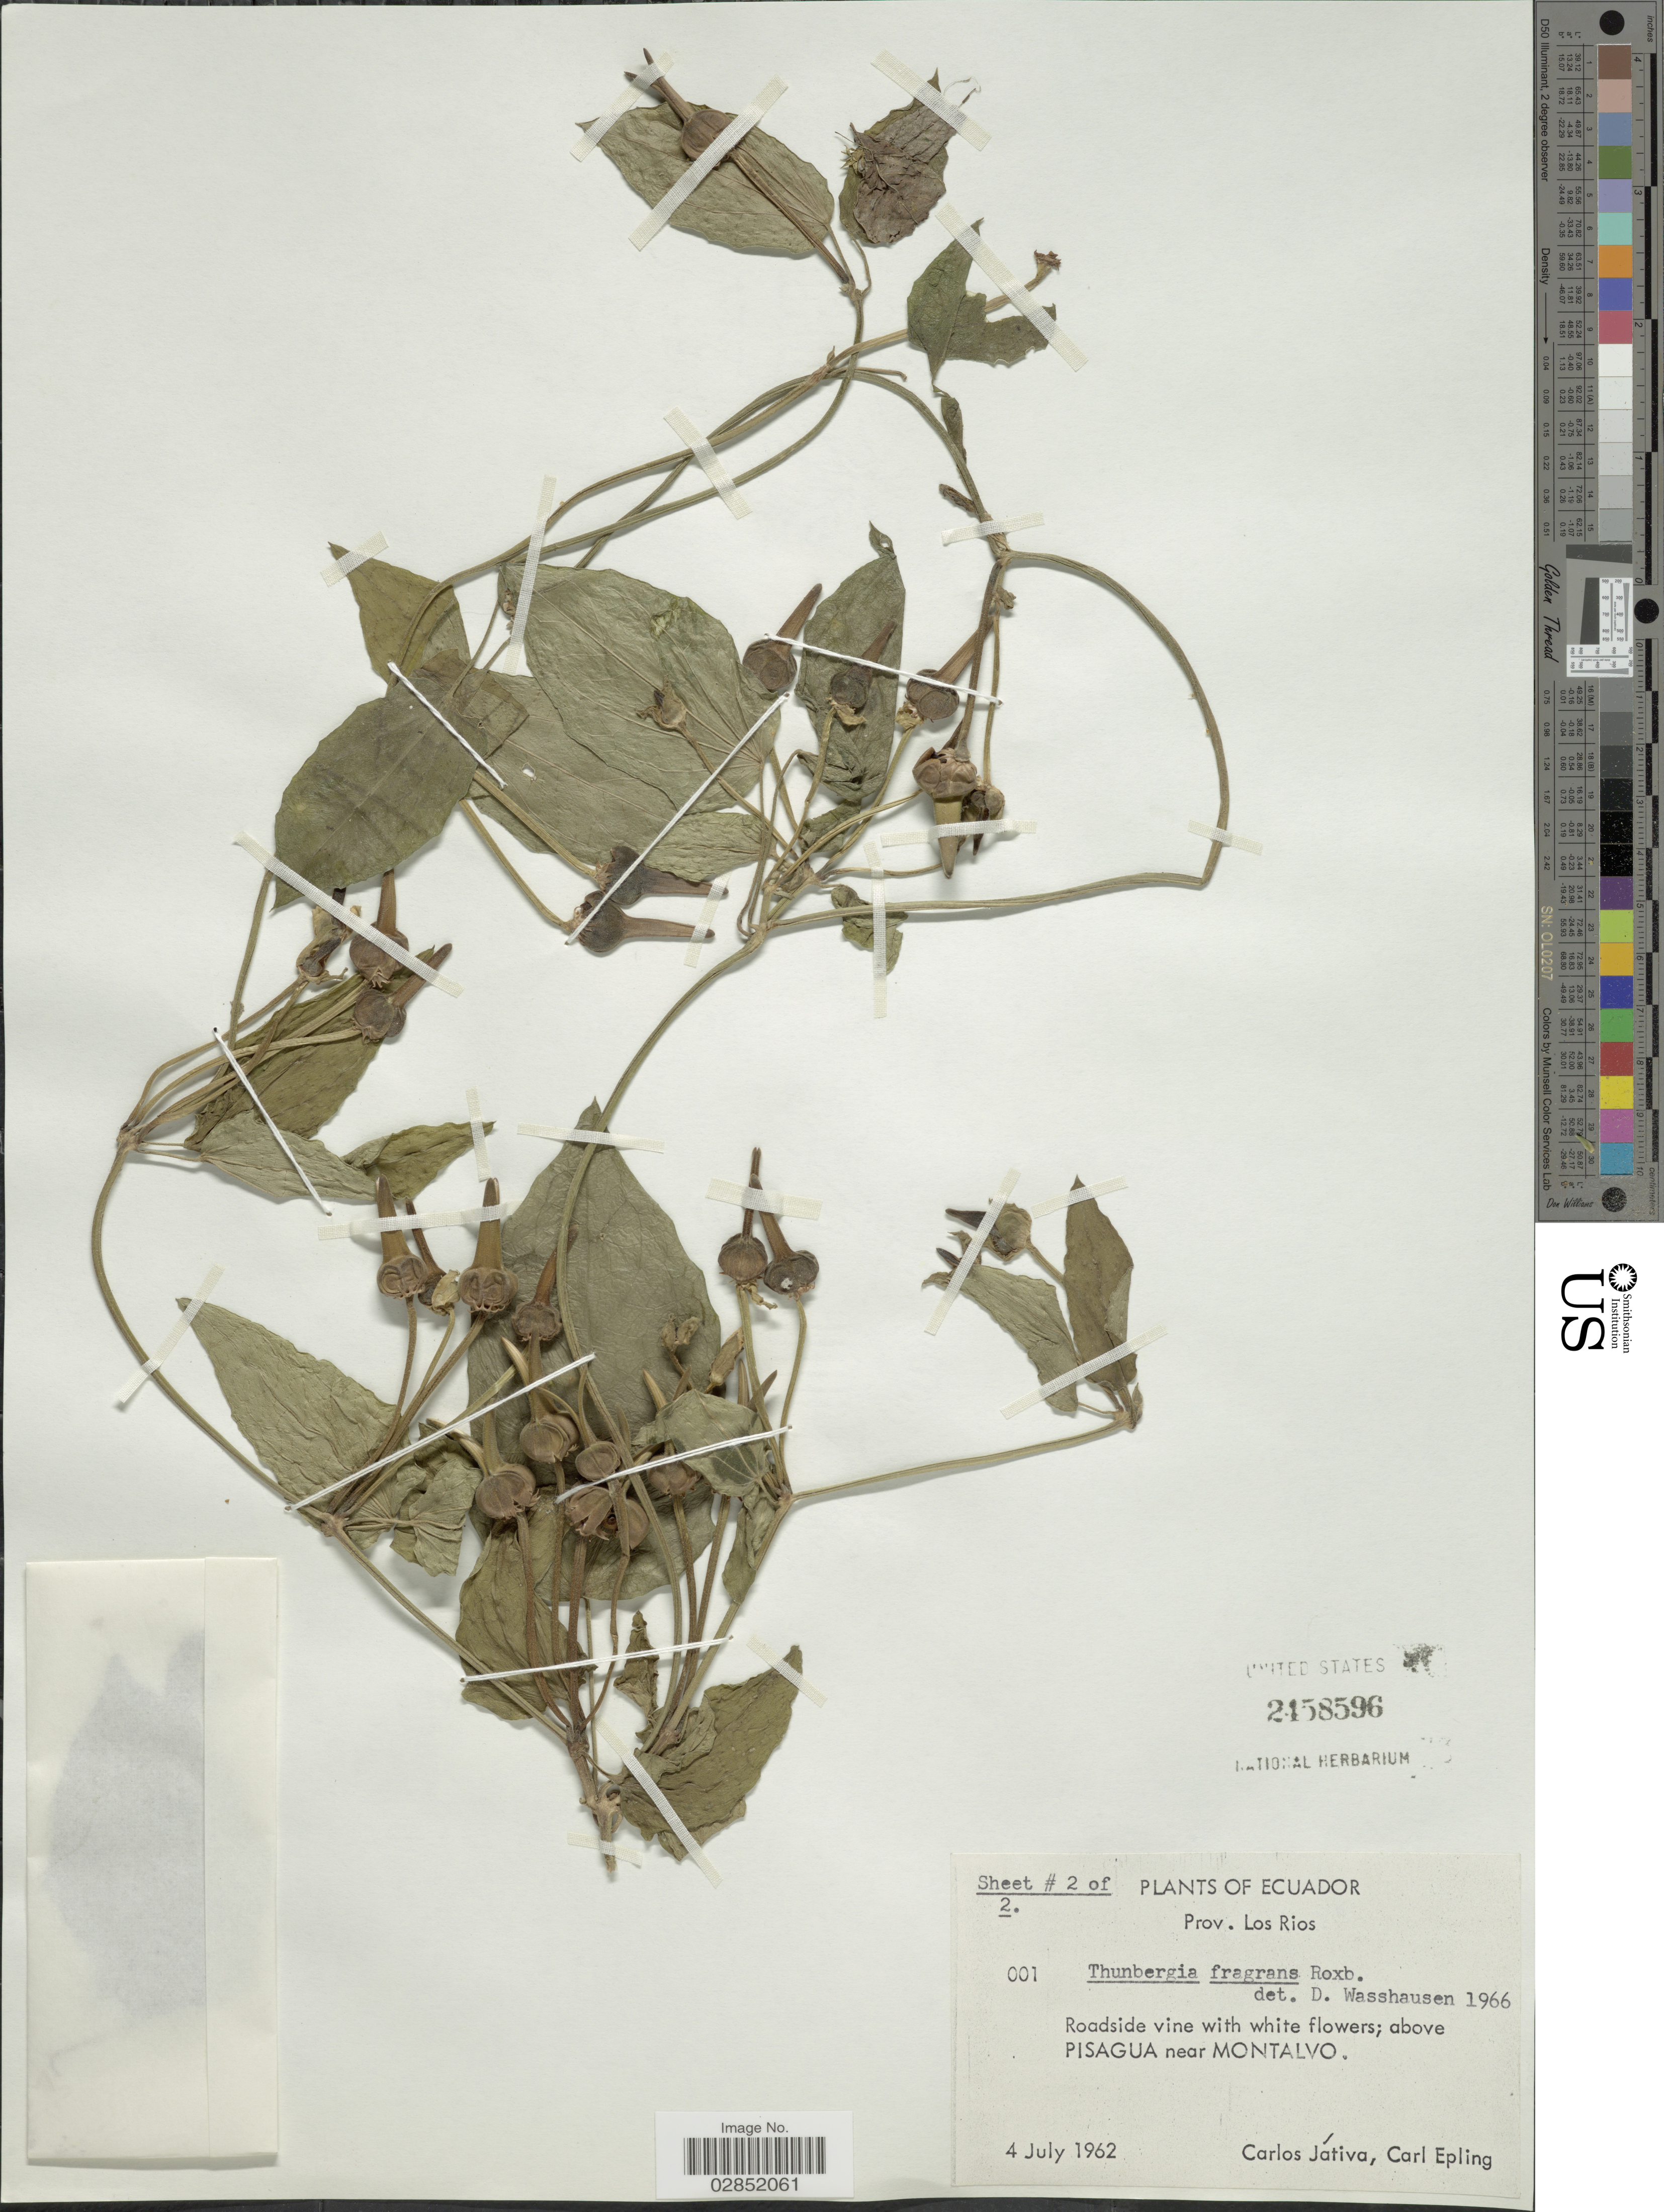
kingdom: Plantae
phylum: Tracheophyta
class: Magnoliopsida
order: Lamiales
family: Acanthaceae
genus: Thunbergia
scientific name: Thunbergia fragrans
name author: Roxb.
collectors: C. D. Játiva & C. C. Epling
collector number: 001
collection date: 1962-07-04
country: Ecuador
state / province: Los Ríos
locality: Above Pisagua near Montalvo.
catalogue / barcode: US 2458596